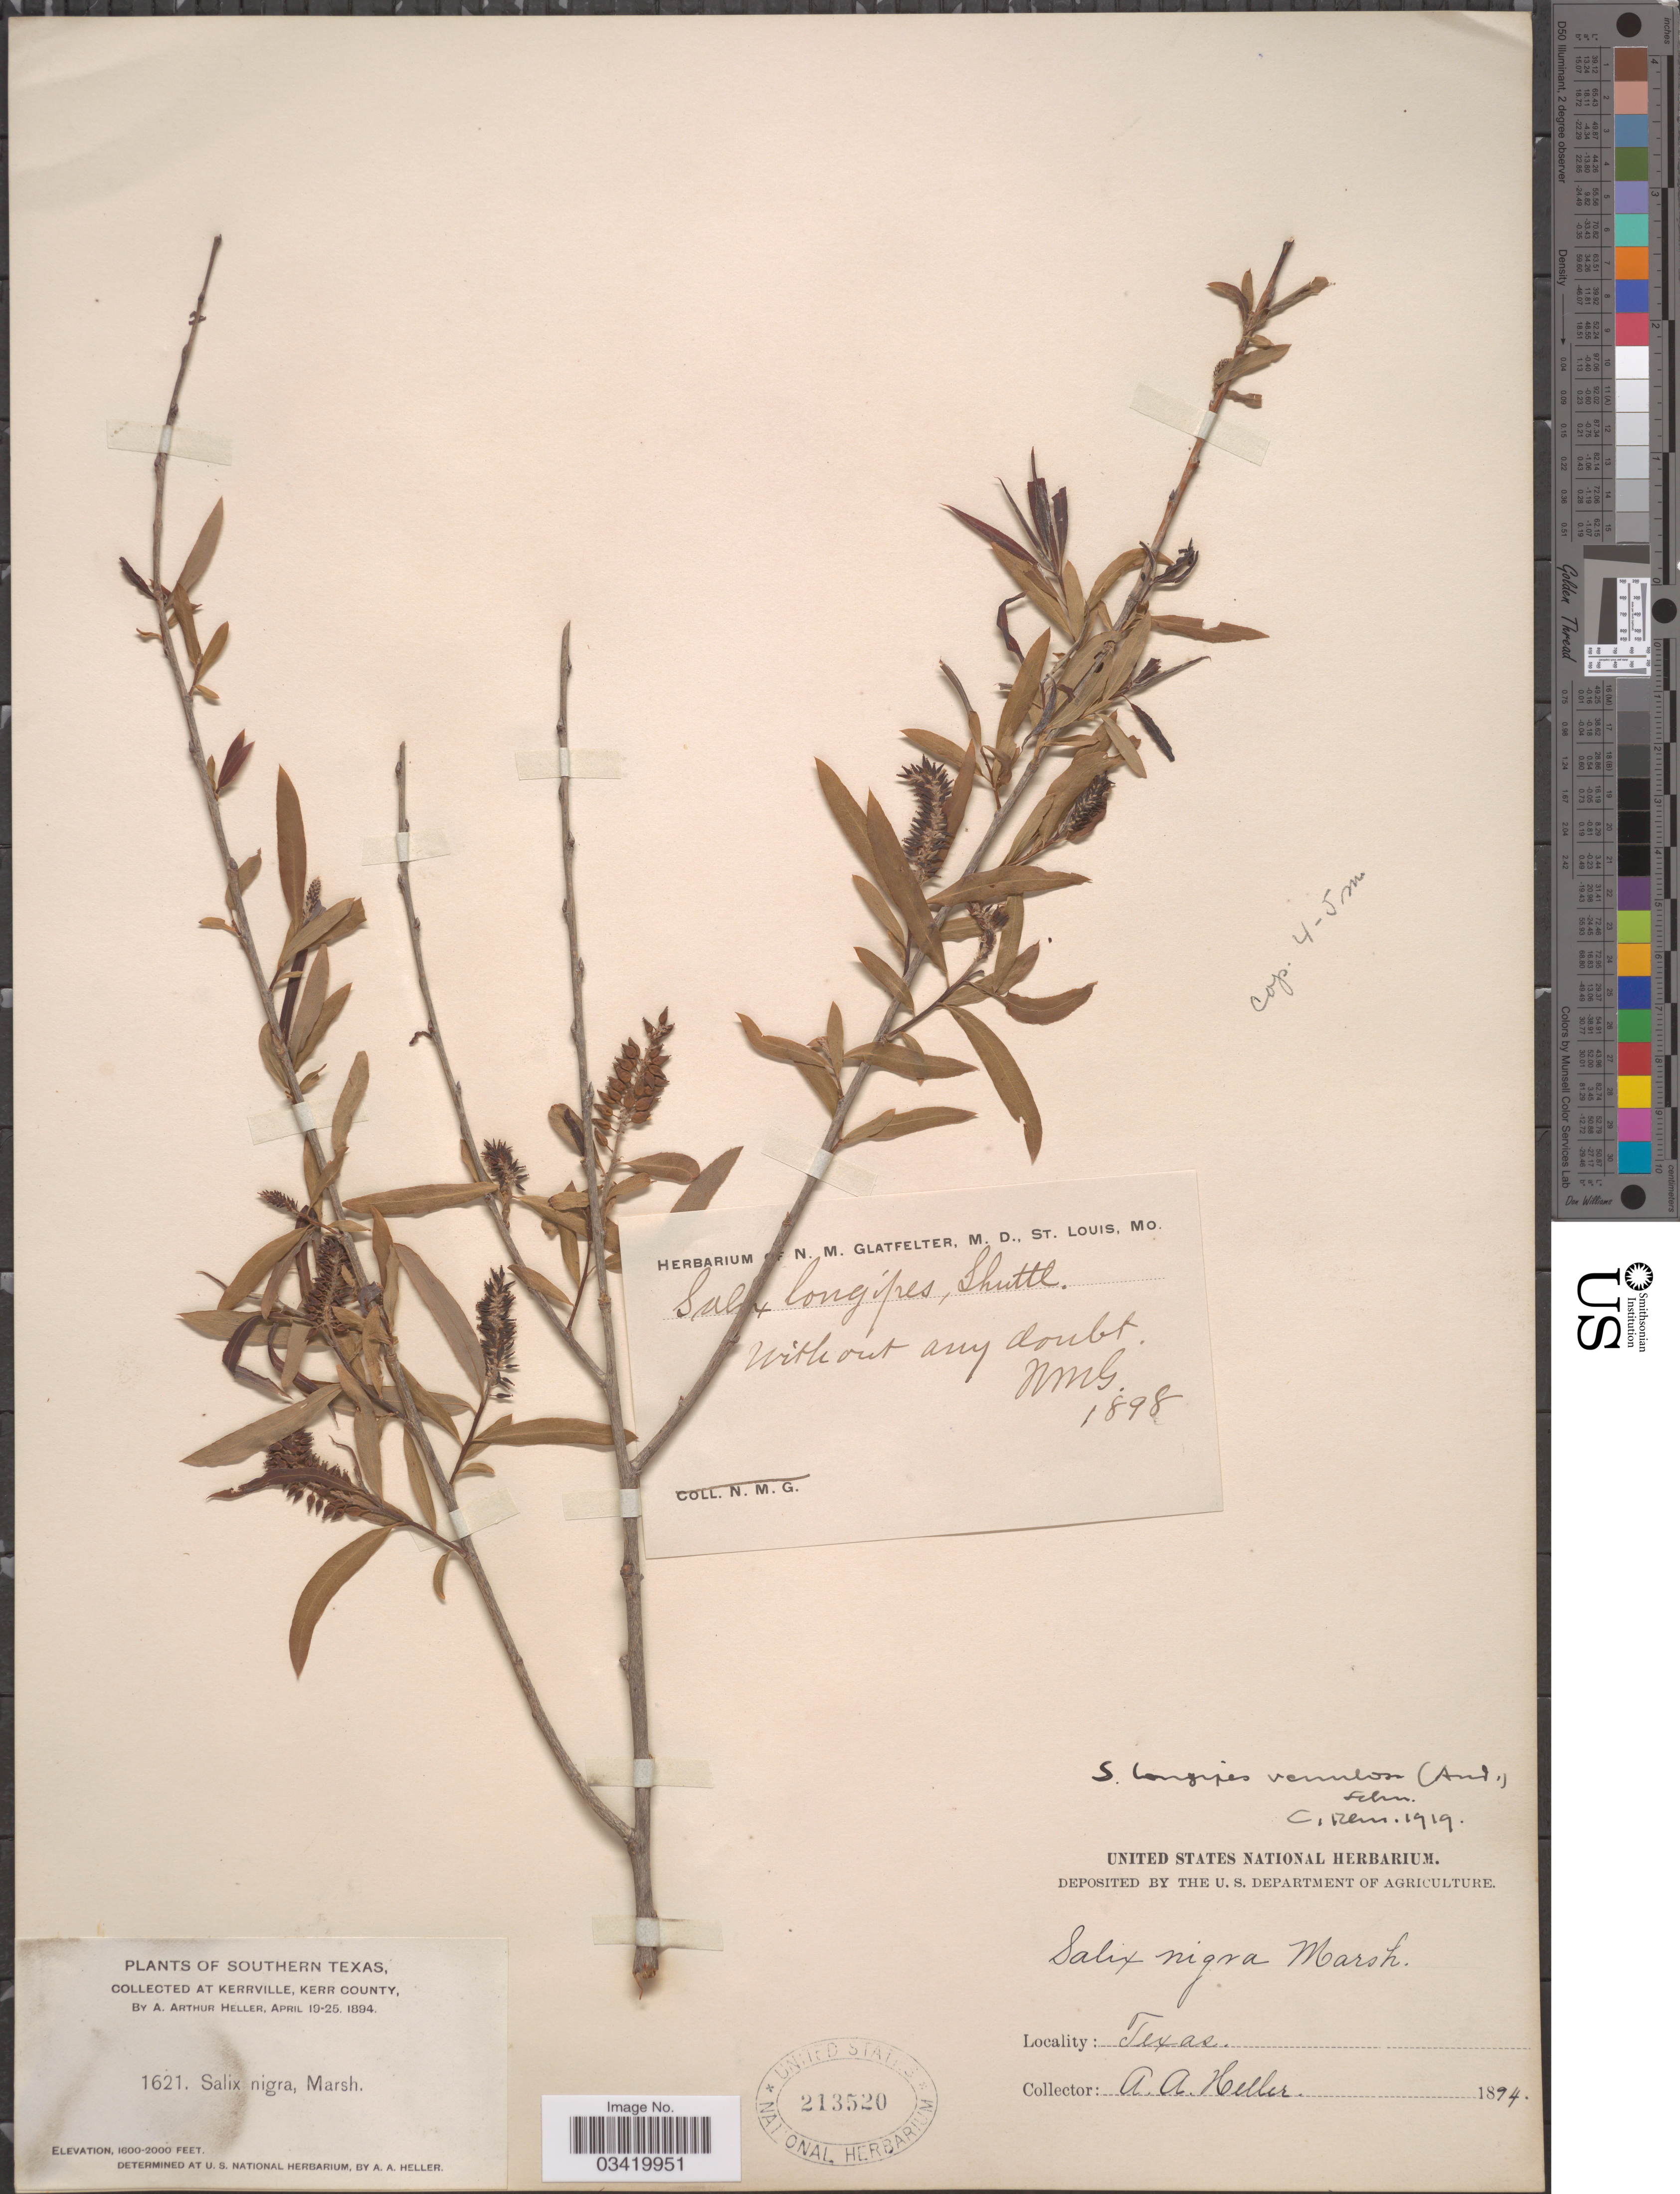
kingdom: Plantae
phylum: Tracheophyta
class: Magnoliopsida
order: Malpighiales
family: Salicaceae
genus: Salix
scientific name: Salix caroliniana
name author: Michx.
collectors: A. A. Heller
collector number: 1621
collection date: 1894-04-19/1894-04-25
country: United States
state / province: Texas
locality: Southern Texas. At Kerrville, Kerr County.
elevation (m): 488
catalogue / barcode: US 213520